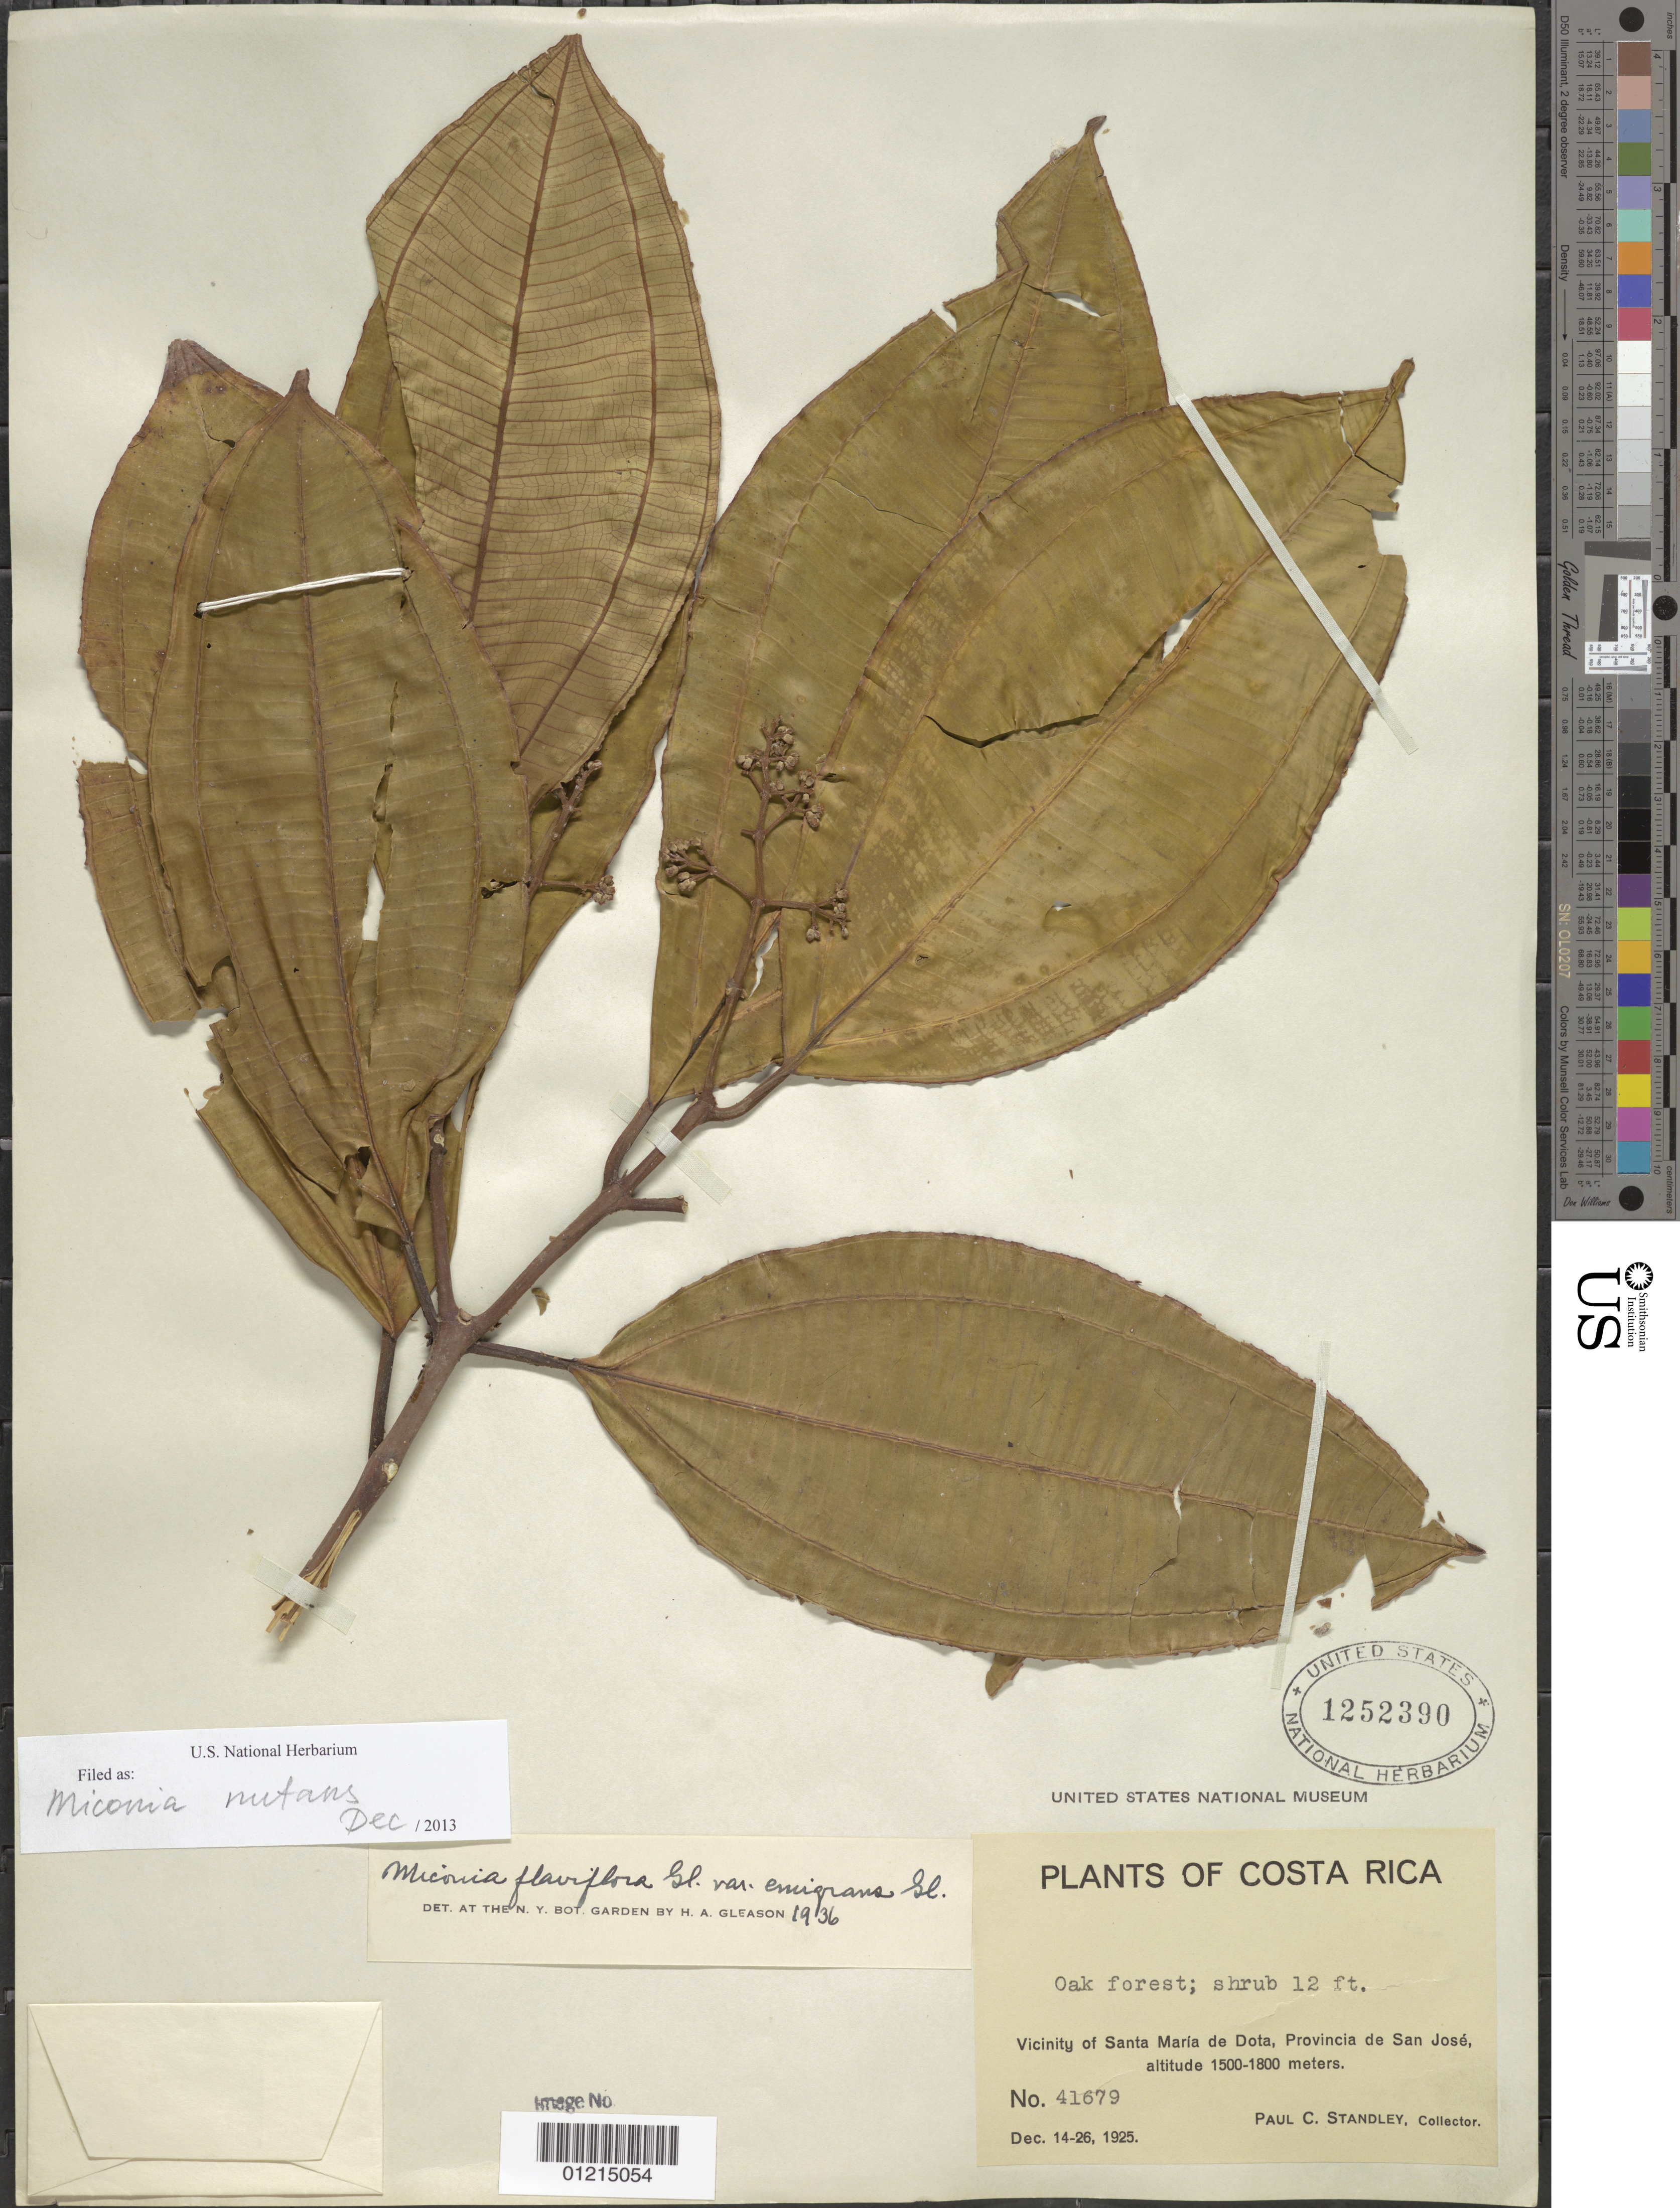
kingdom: Plantae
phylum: Tracheophyta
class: Magnoliopsida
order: Myrtales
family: Melastomataceae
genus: Miconia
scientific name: Miconia nutans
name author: Donn. Sm.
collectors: P. C. Standley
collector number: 41679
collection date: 1925-12-14/1925-12-26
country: Costa Rica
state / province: San José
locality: Vicinity of Santa Maria de Dota.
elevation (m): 1500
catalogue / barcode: US 1252390